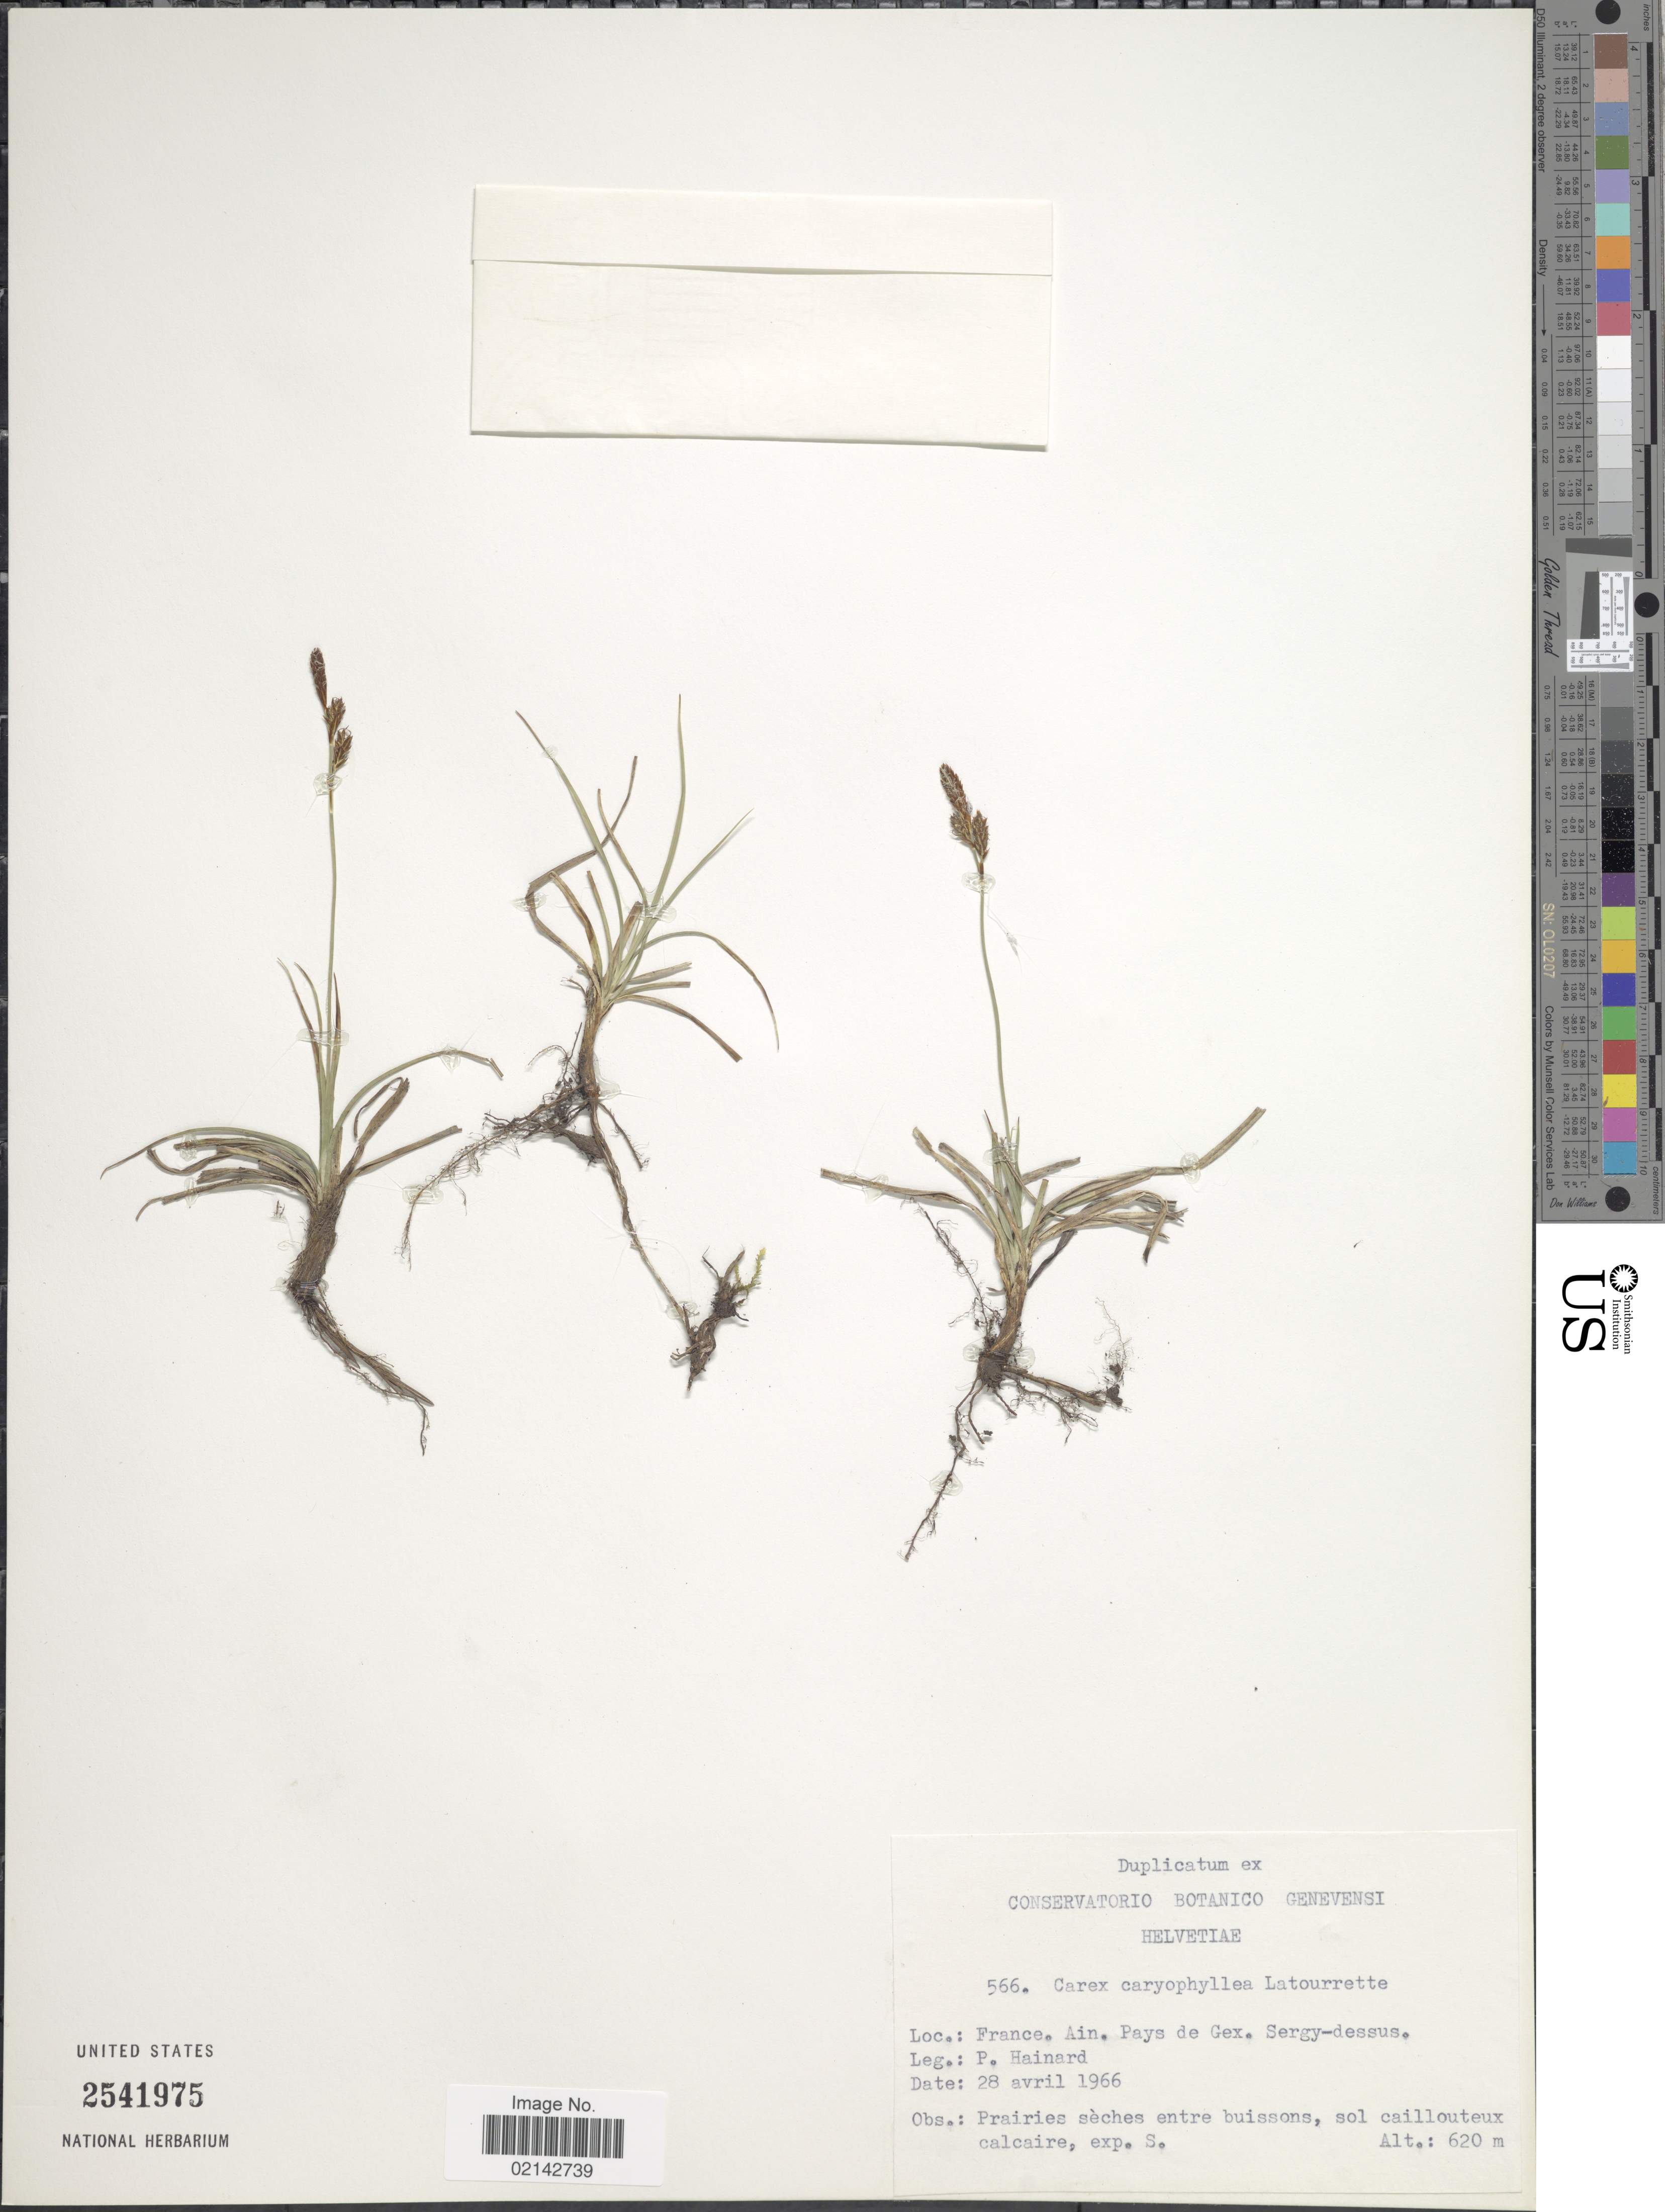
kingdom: Plantae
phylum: Tracheophyta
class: Liliopsida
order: Poales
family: Cyperaceae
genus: Carex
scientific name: Carex caryophyllea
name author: Latourr.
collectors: P. Hainard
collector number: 566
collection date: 1966-04-28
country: France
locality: Ain. Pays de Gex. Sergy-dessus, prairies seches entre buissons, exp. S.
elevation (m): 620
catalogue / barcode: US 2541975